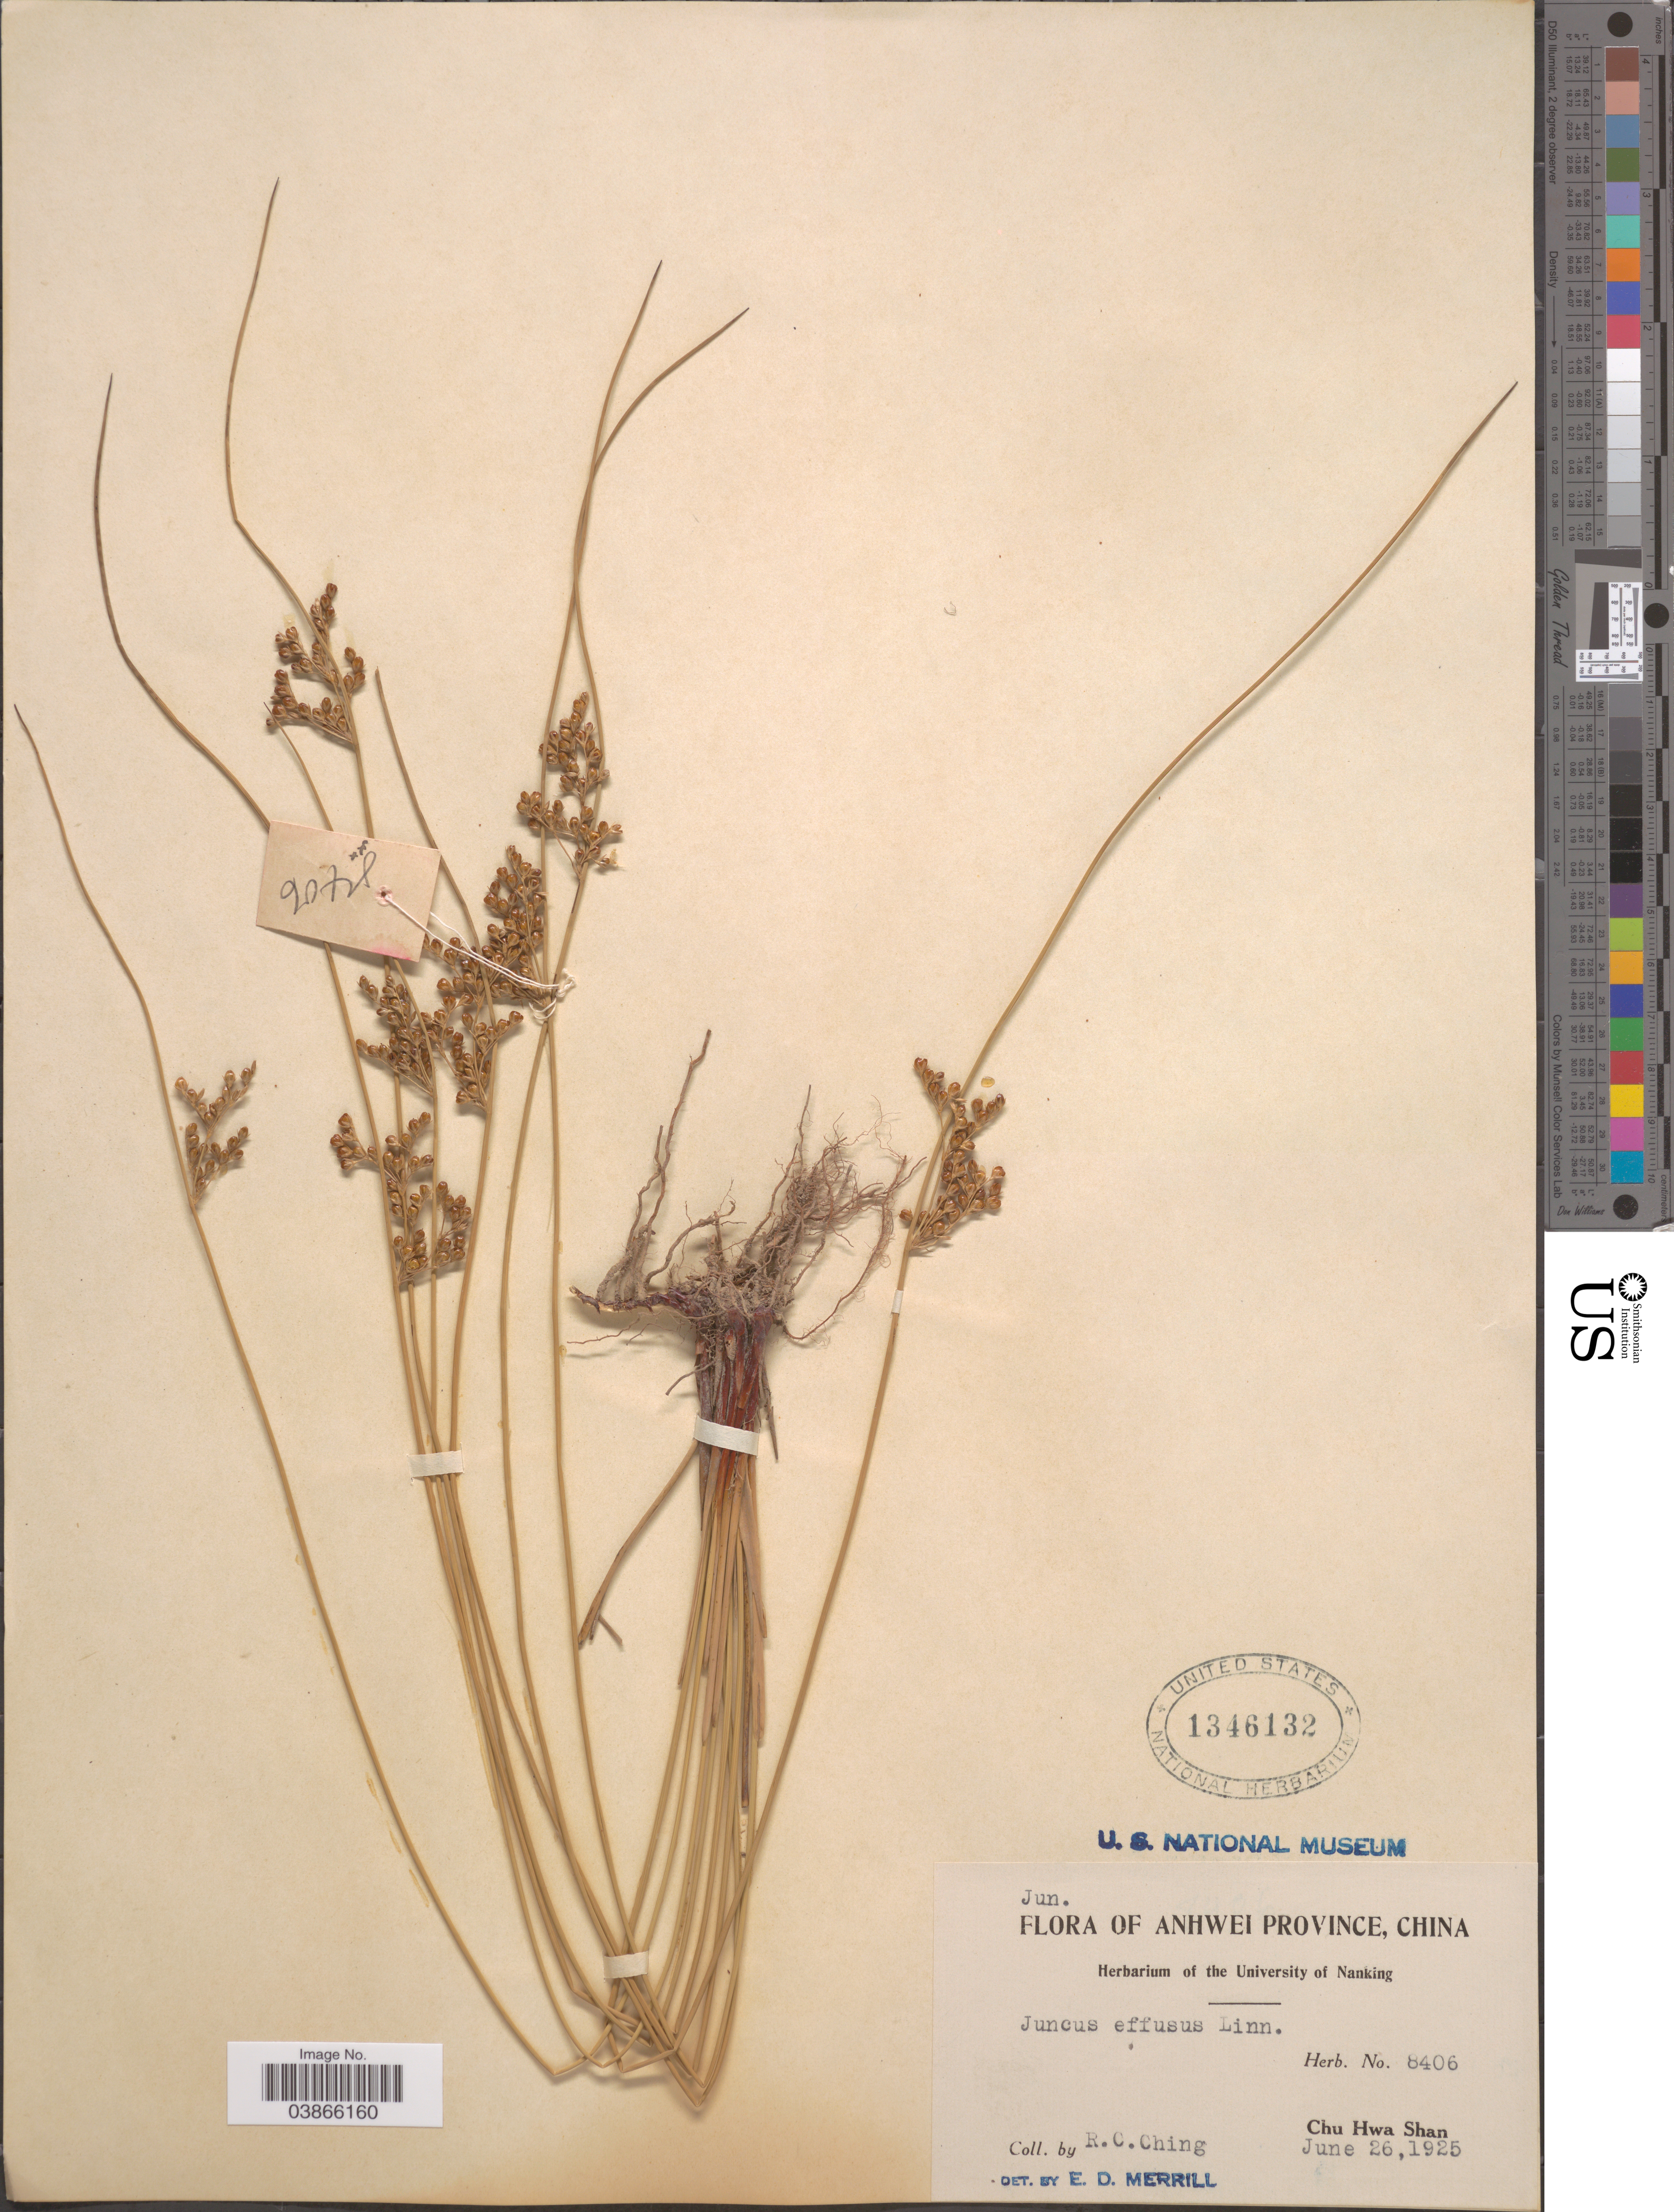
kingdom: Plantae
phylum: Tracheophyta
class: Liliopsida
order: Poales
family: Juncaceae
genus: Juncus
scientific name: Juncus effusus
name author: L.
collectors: R. C. Ching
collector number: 8406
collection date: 1925-06-26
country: China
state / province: Anhui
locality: Anhwei Province. Chu Hwa Shan.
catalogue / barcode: US 1346132